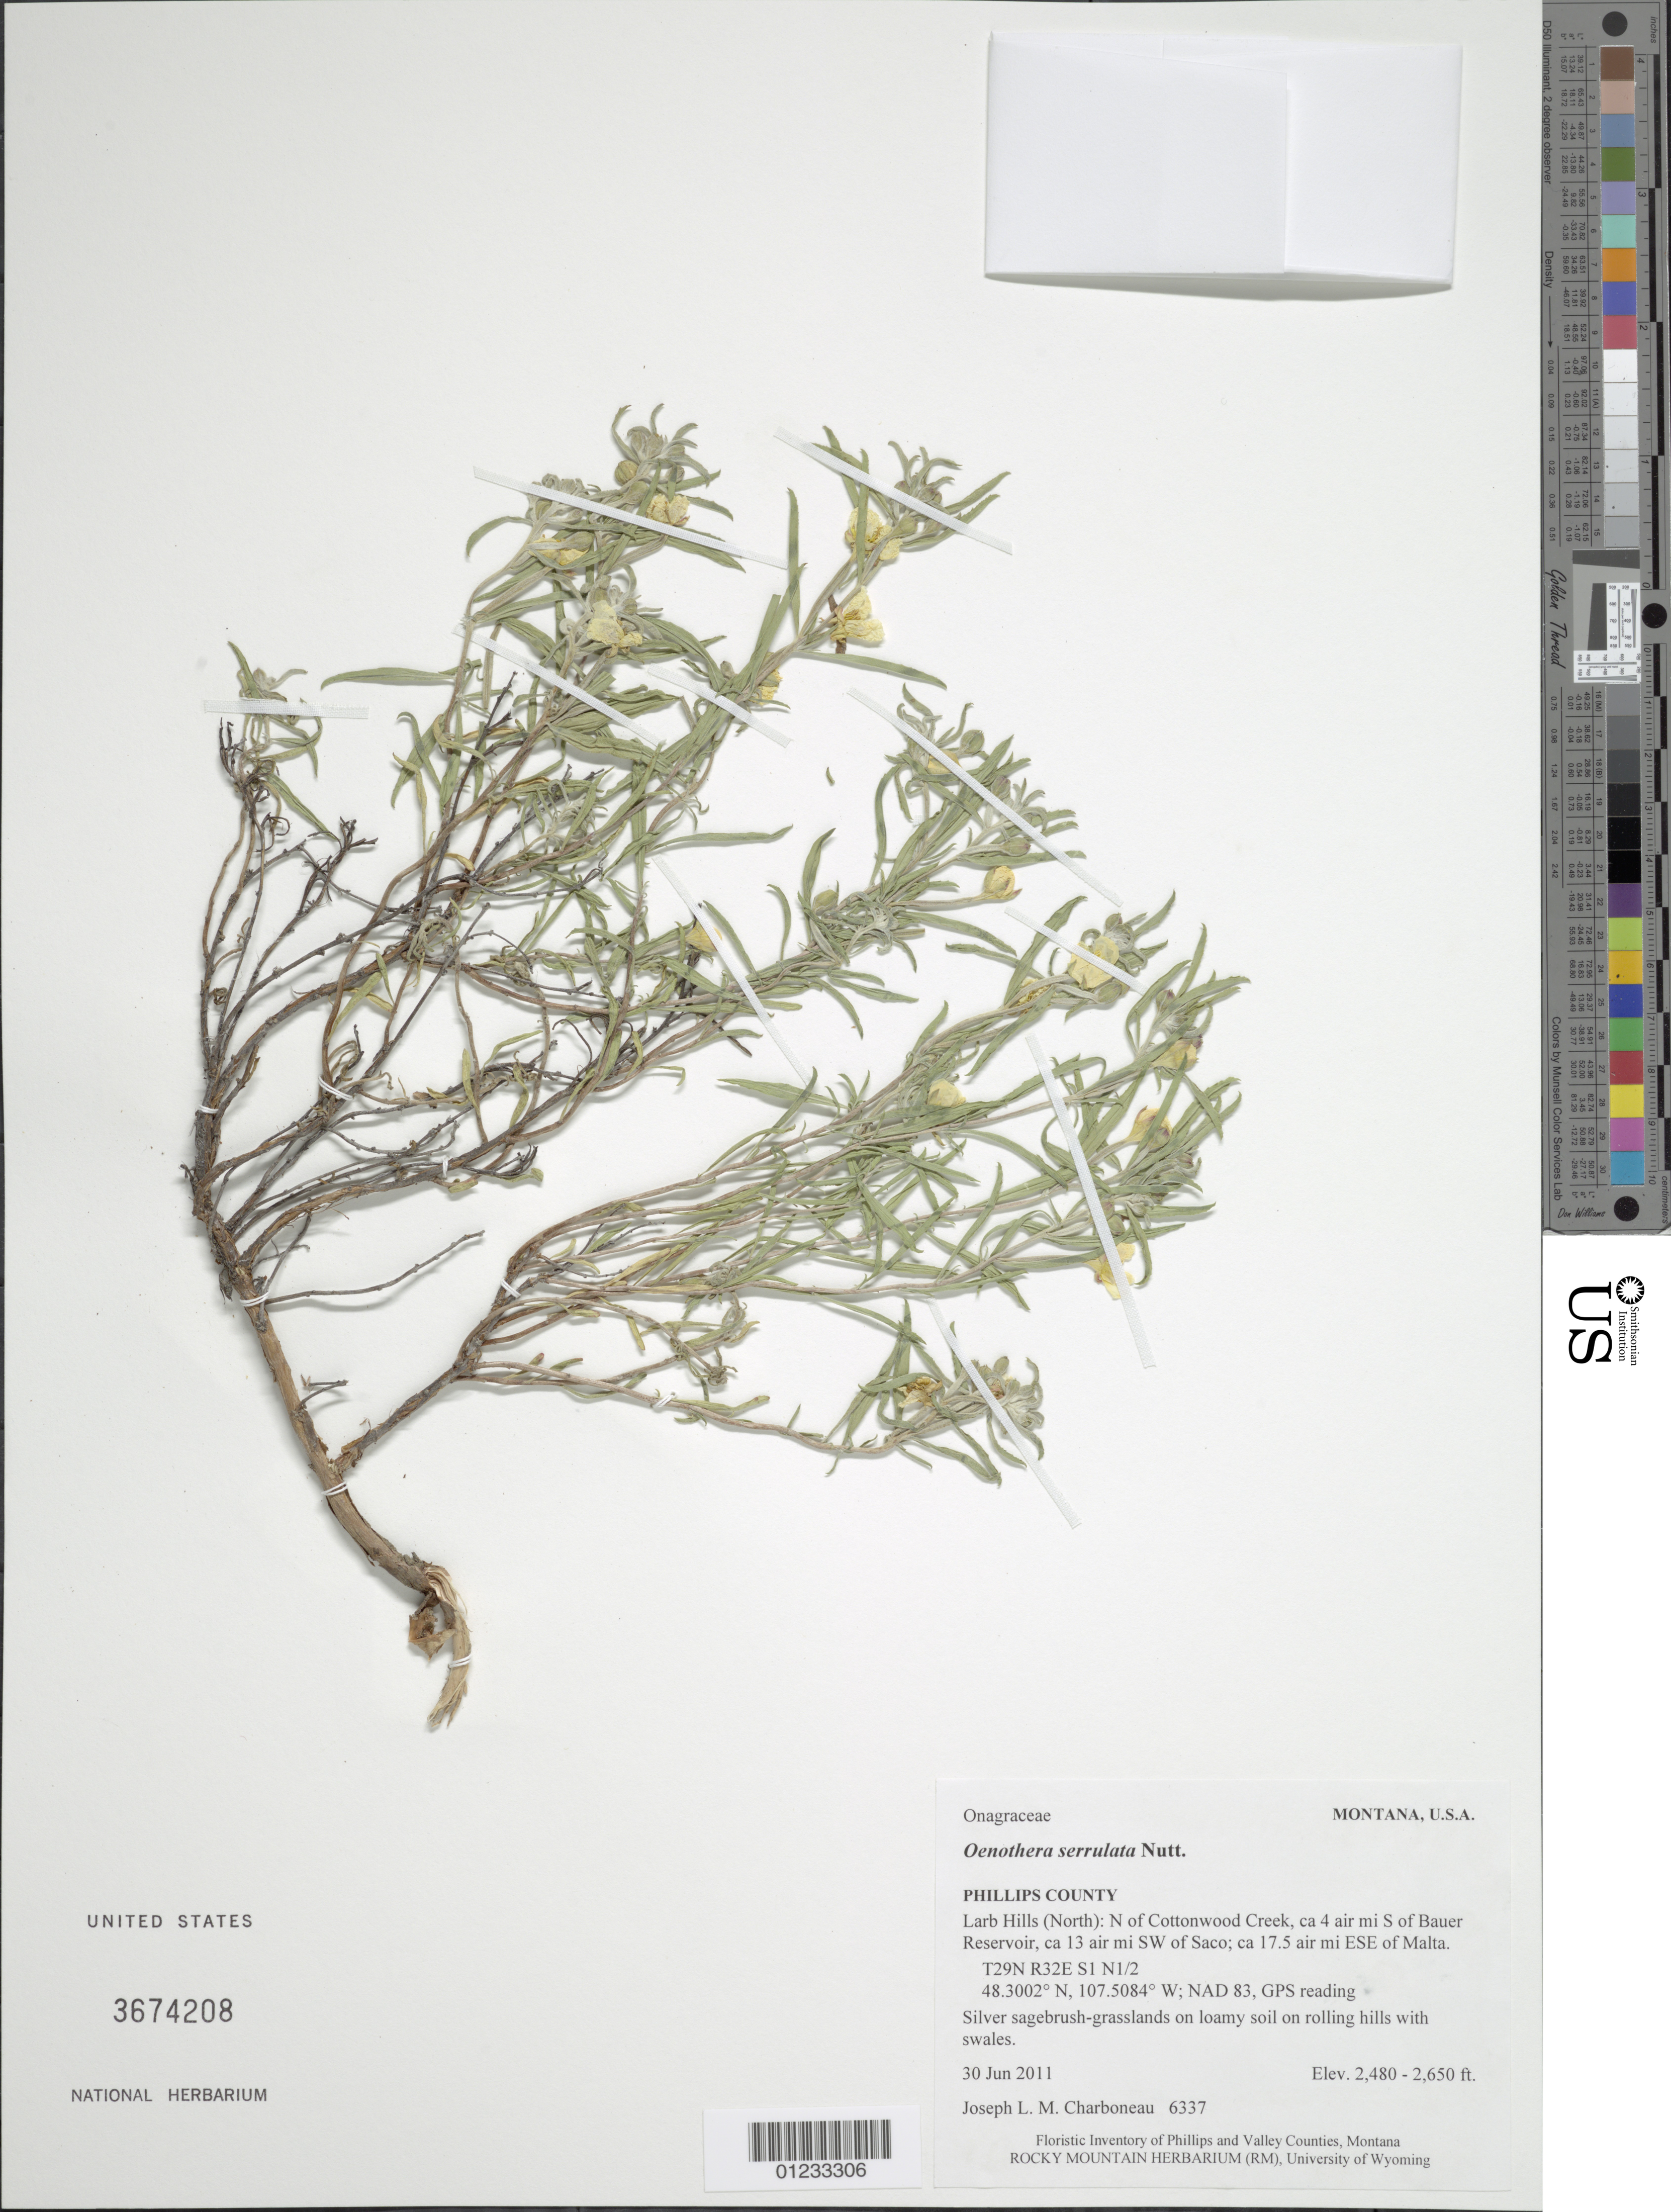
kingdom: Plantae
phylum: Tracheophyta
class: Magnoliopsida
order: Myrtales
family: Onagraceae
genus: Oenothera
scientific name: Oenothera serrulata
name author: Nutt.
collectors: J. L. M. Charboneau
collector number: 6337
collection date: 2007-06-29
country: United States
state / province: Montana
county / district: Phillips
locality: Larb Hills (North): N of Cottonwood Creek, ca 4 air mi S of Bauer Reservoir, ca 13 air mi SW of Saco; ca 17.5 air mi ESE of Malta. T29N R32E S1 N1/2 Landowner: BLM-HI-ML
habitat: Silver sagebrush-grasslands on loamy soil on rolling hills with swales.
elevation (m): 756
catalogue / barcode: US 3674208